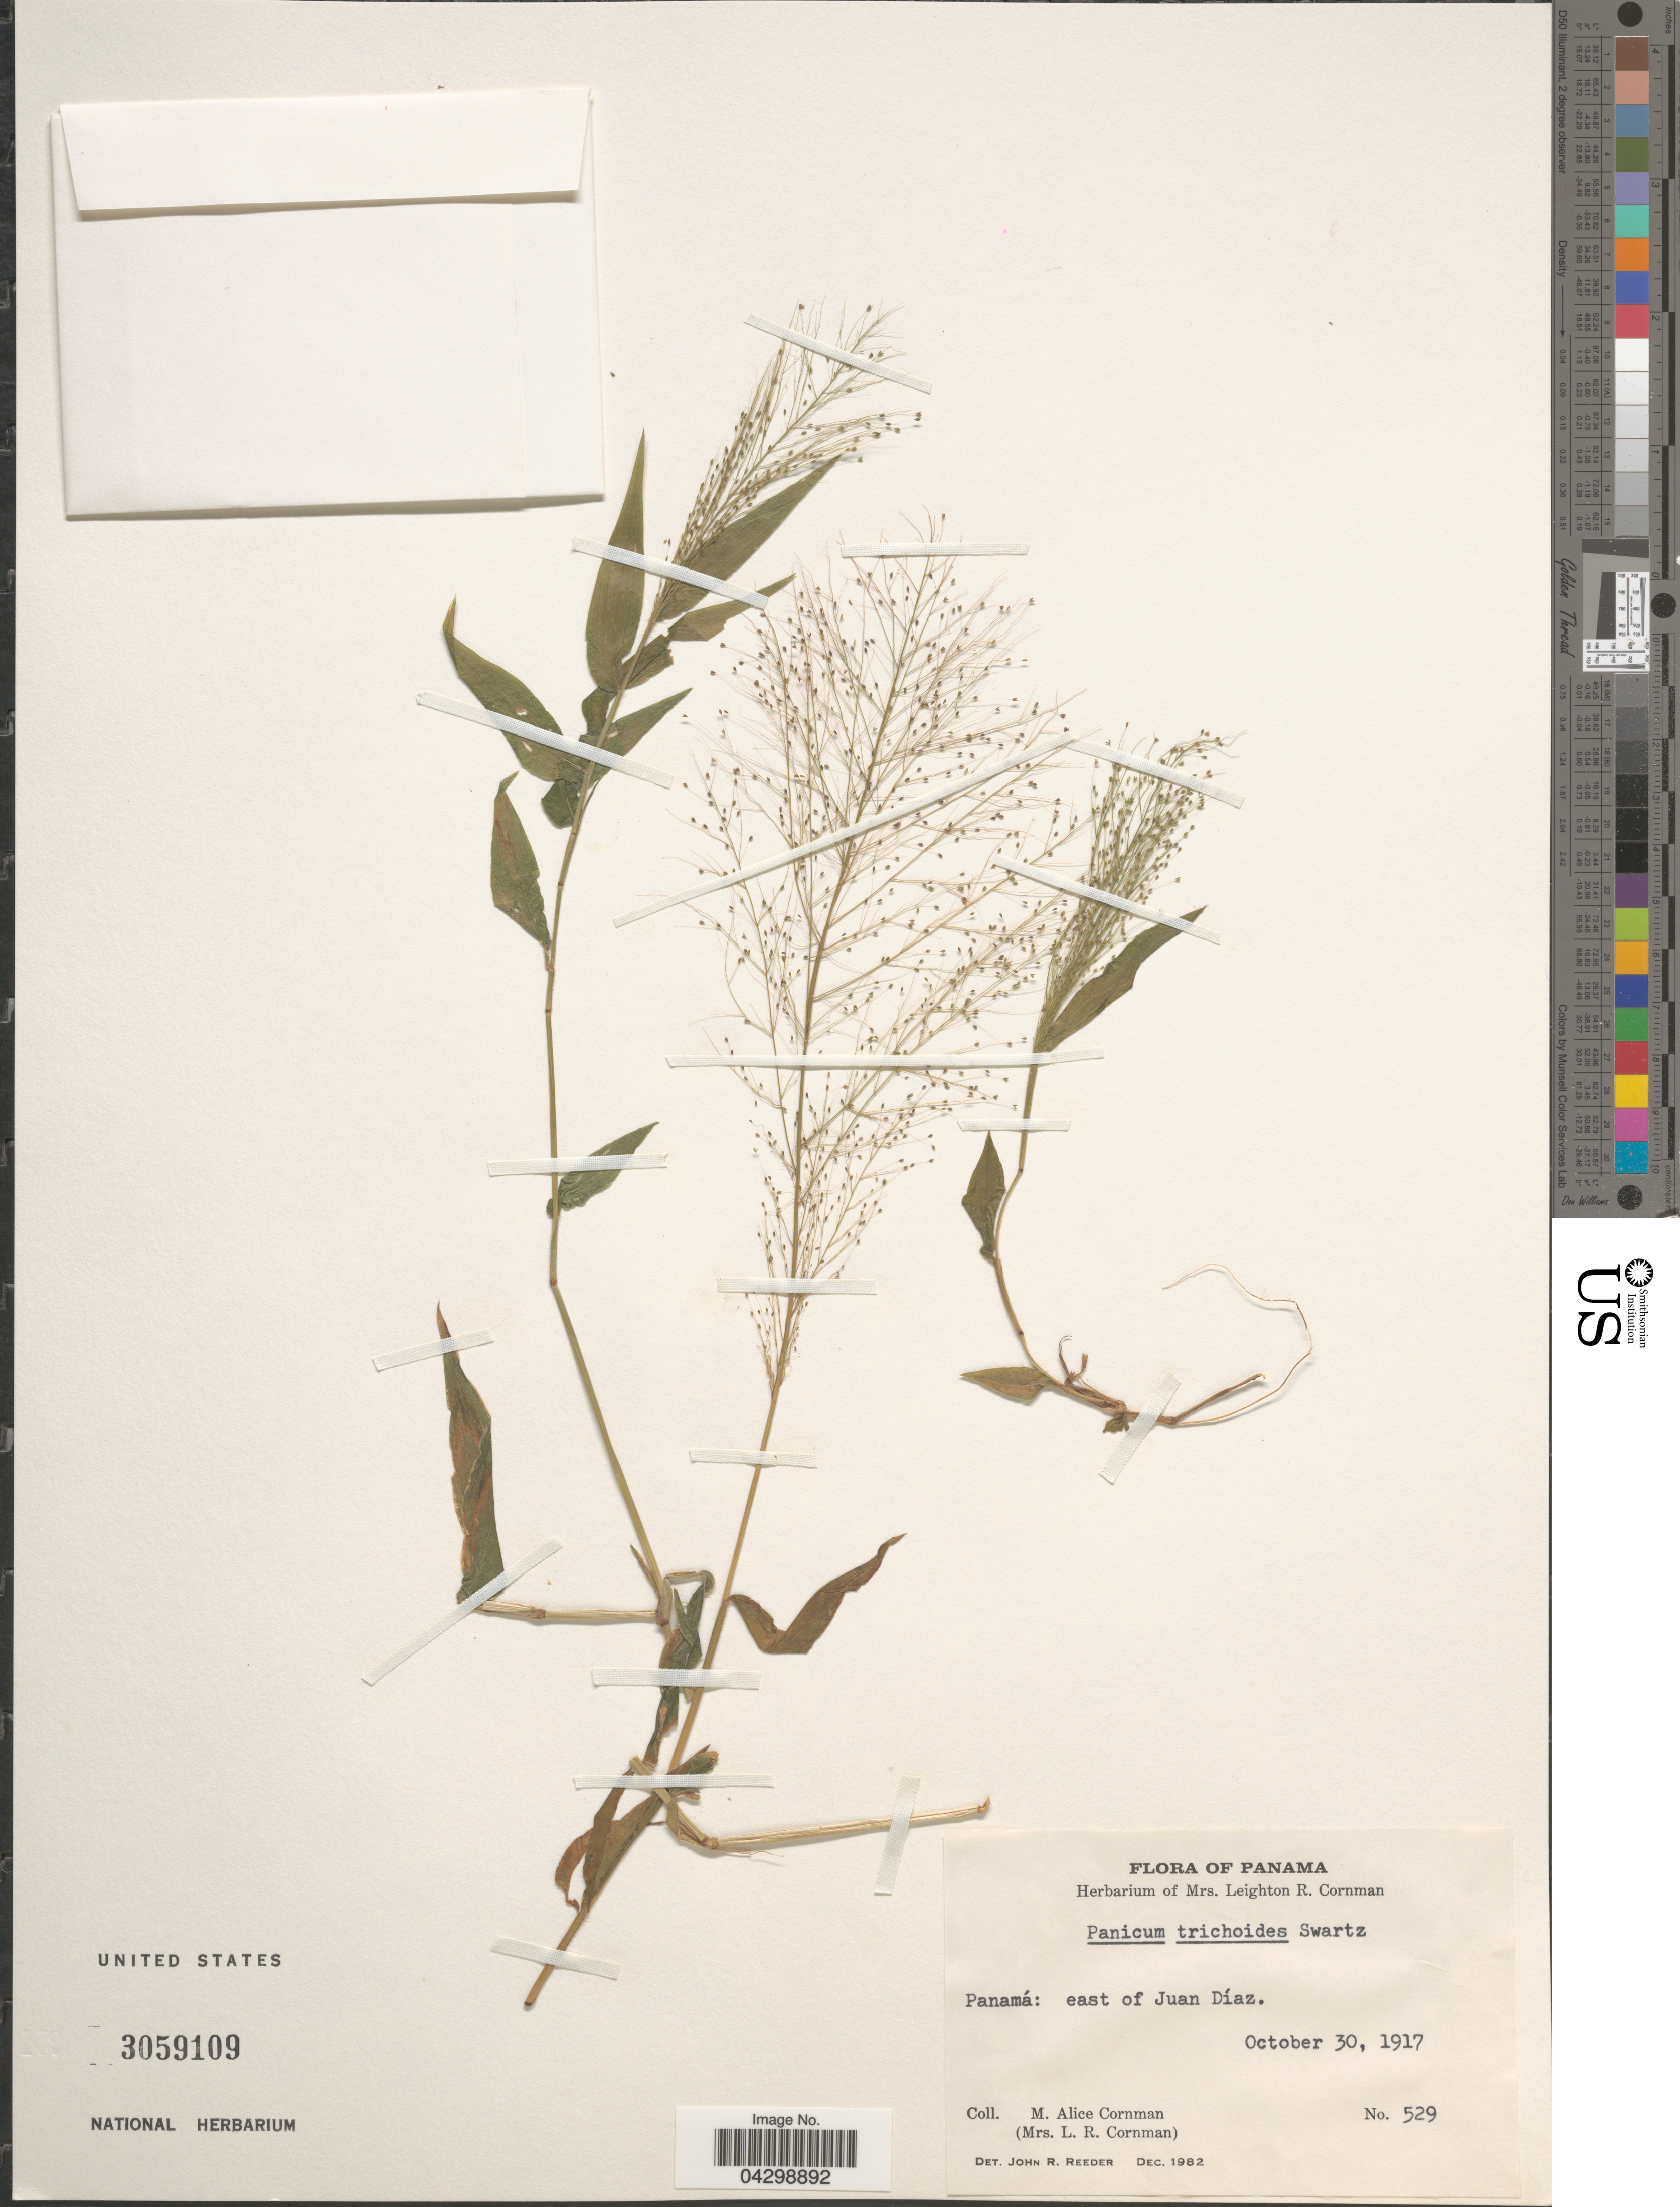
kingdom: Plantae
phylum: Tracheophyta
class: Liliopsida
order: Poales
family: Poaceae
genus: Panicum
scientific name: Panicum trichoides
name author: Sw.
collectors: M. Cornman & L. Cornman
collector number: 529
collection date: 1917-10-30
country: Panama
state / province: Panamá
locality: East of Juan Díaz.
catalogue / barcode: US 3059109